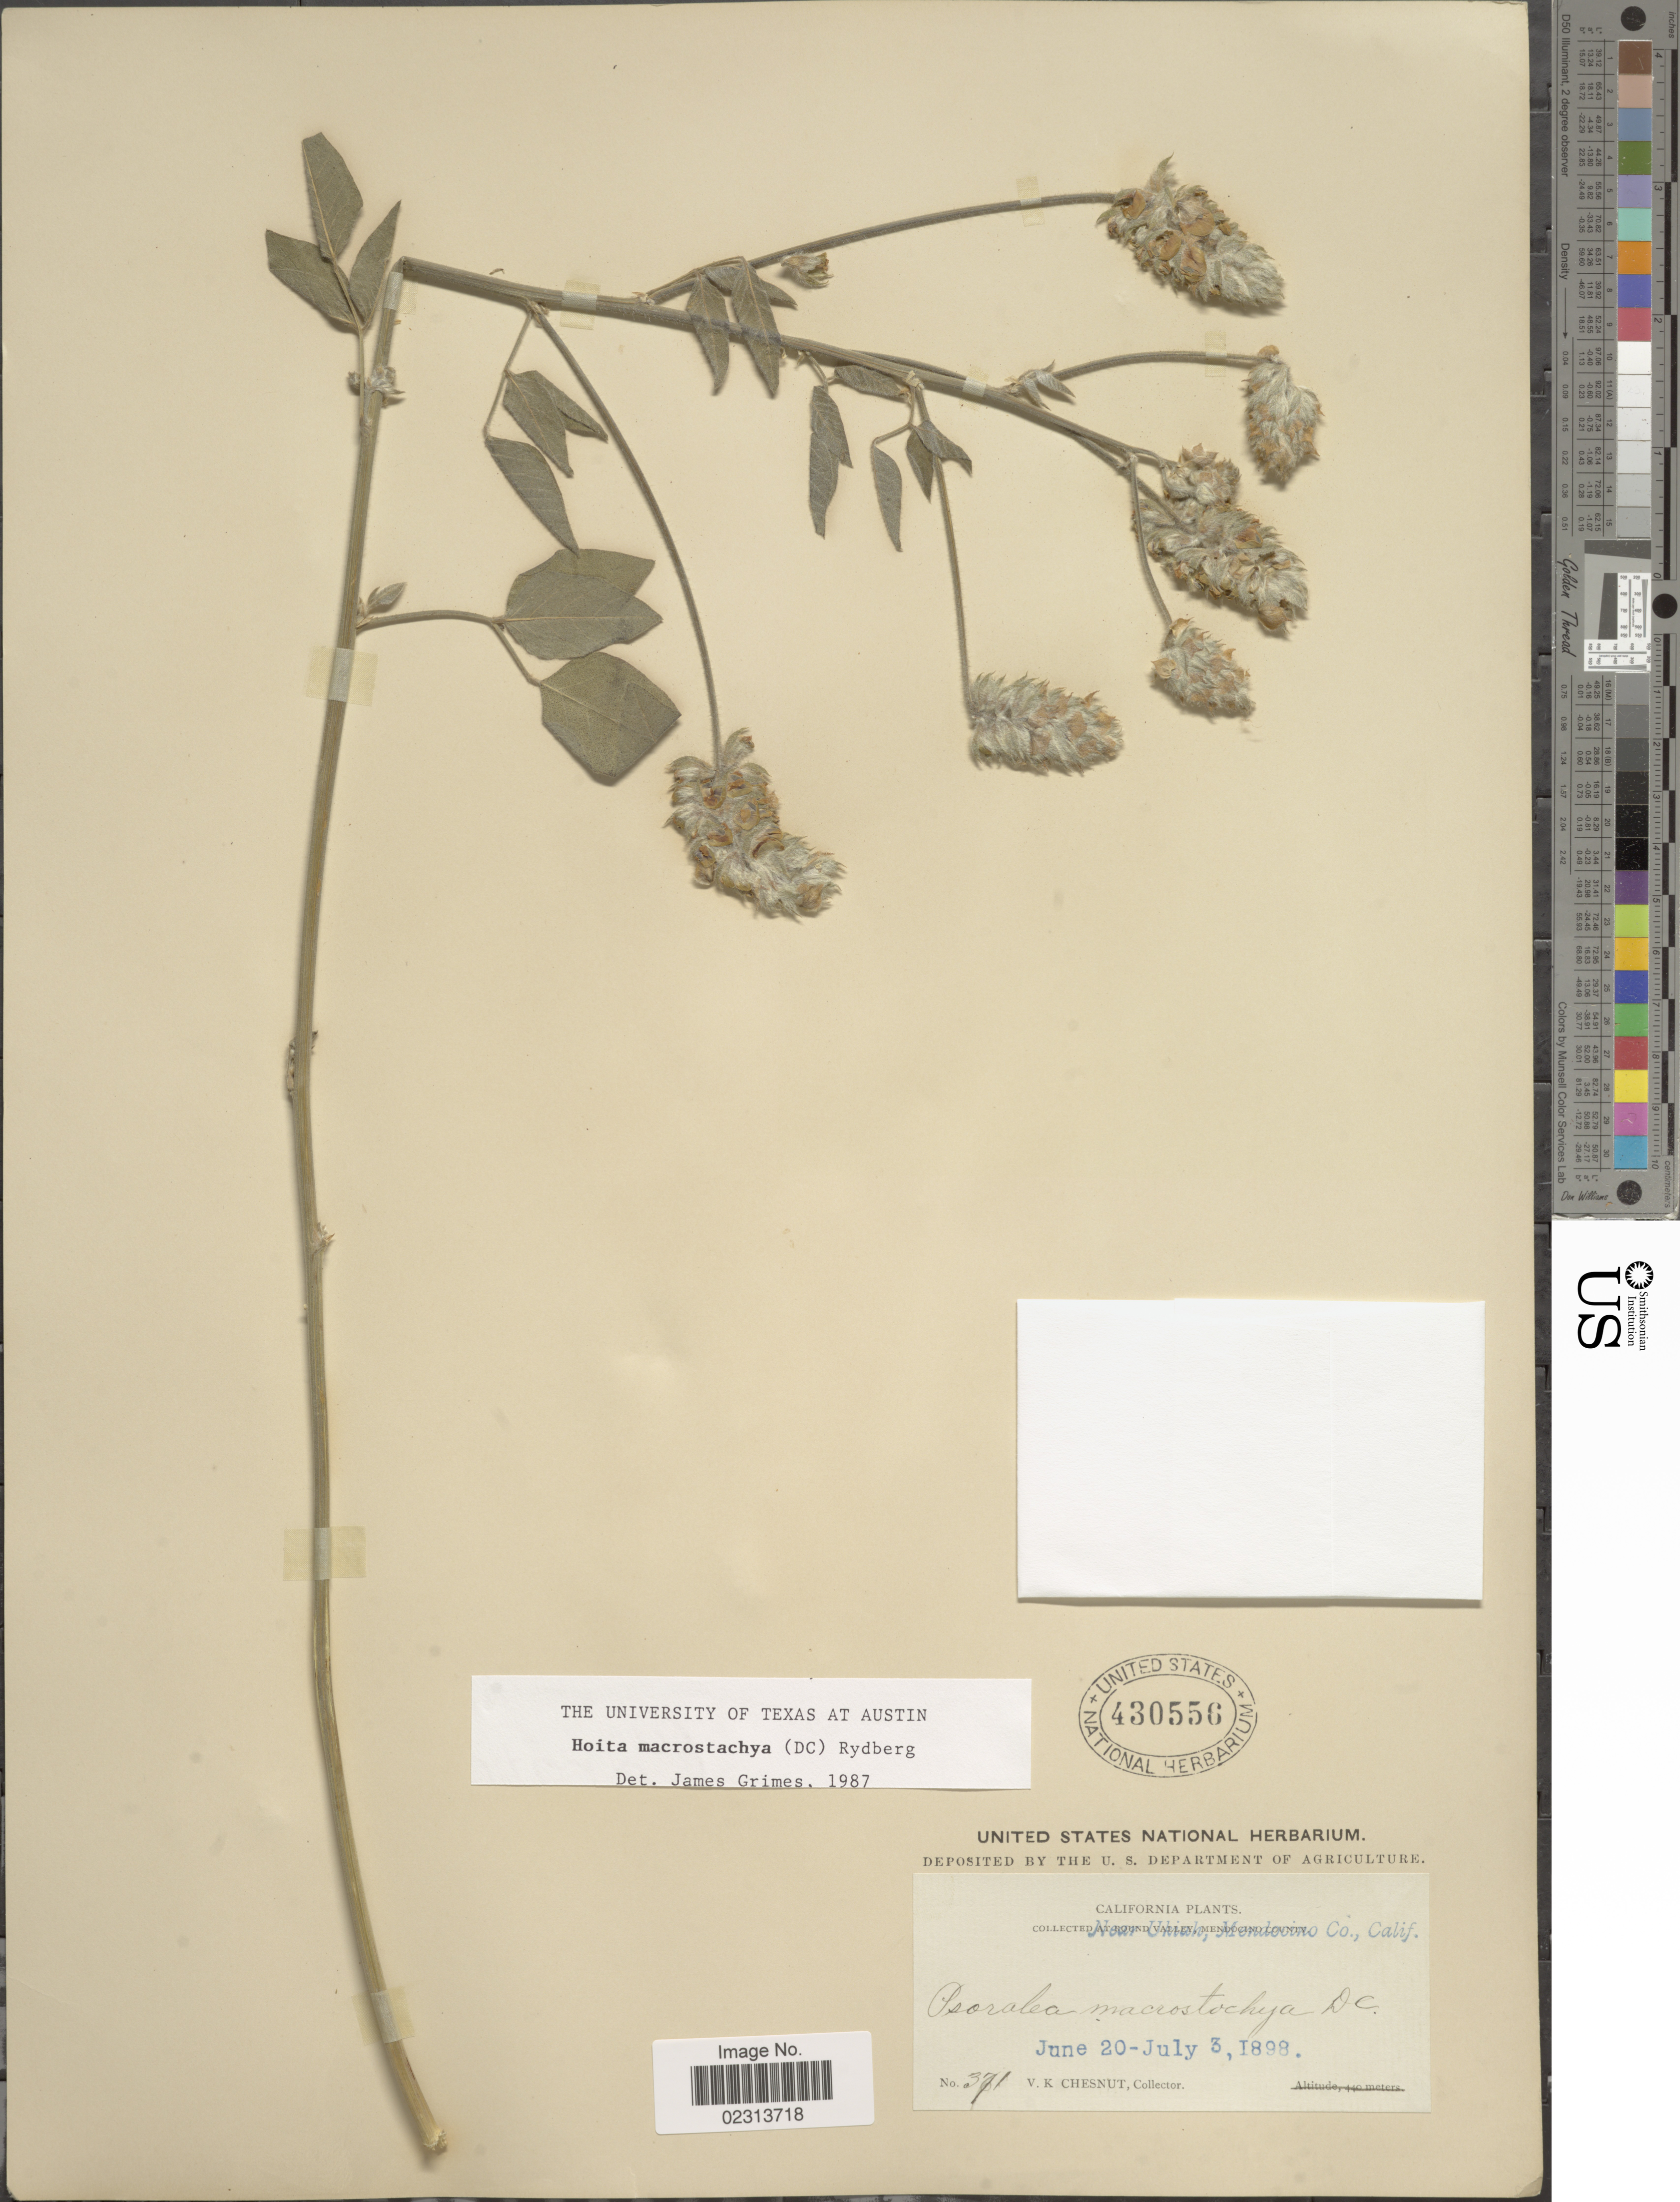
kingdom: Plantae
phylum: Tracheophyta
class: Magnoliopsida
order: Fabales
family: Fabaceae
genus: Hoita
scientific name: Hoita macrostachya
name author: (DC.) Rydb.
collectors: V. Chesnut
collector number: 371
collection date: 1898-06-20/1898-07-03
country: United States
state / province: California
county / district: Mendocino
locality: Near Ukiah, Mendocino Co.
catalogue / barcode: US 430556